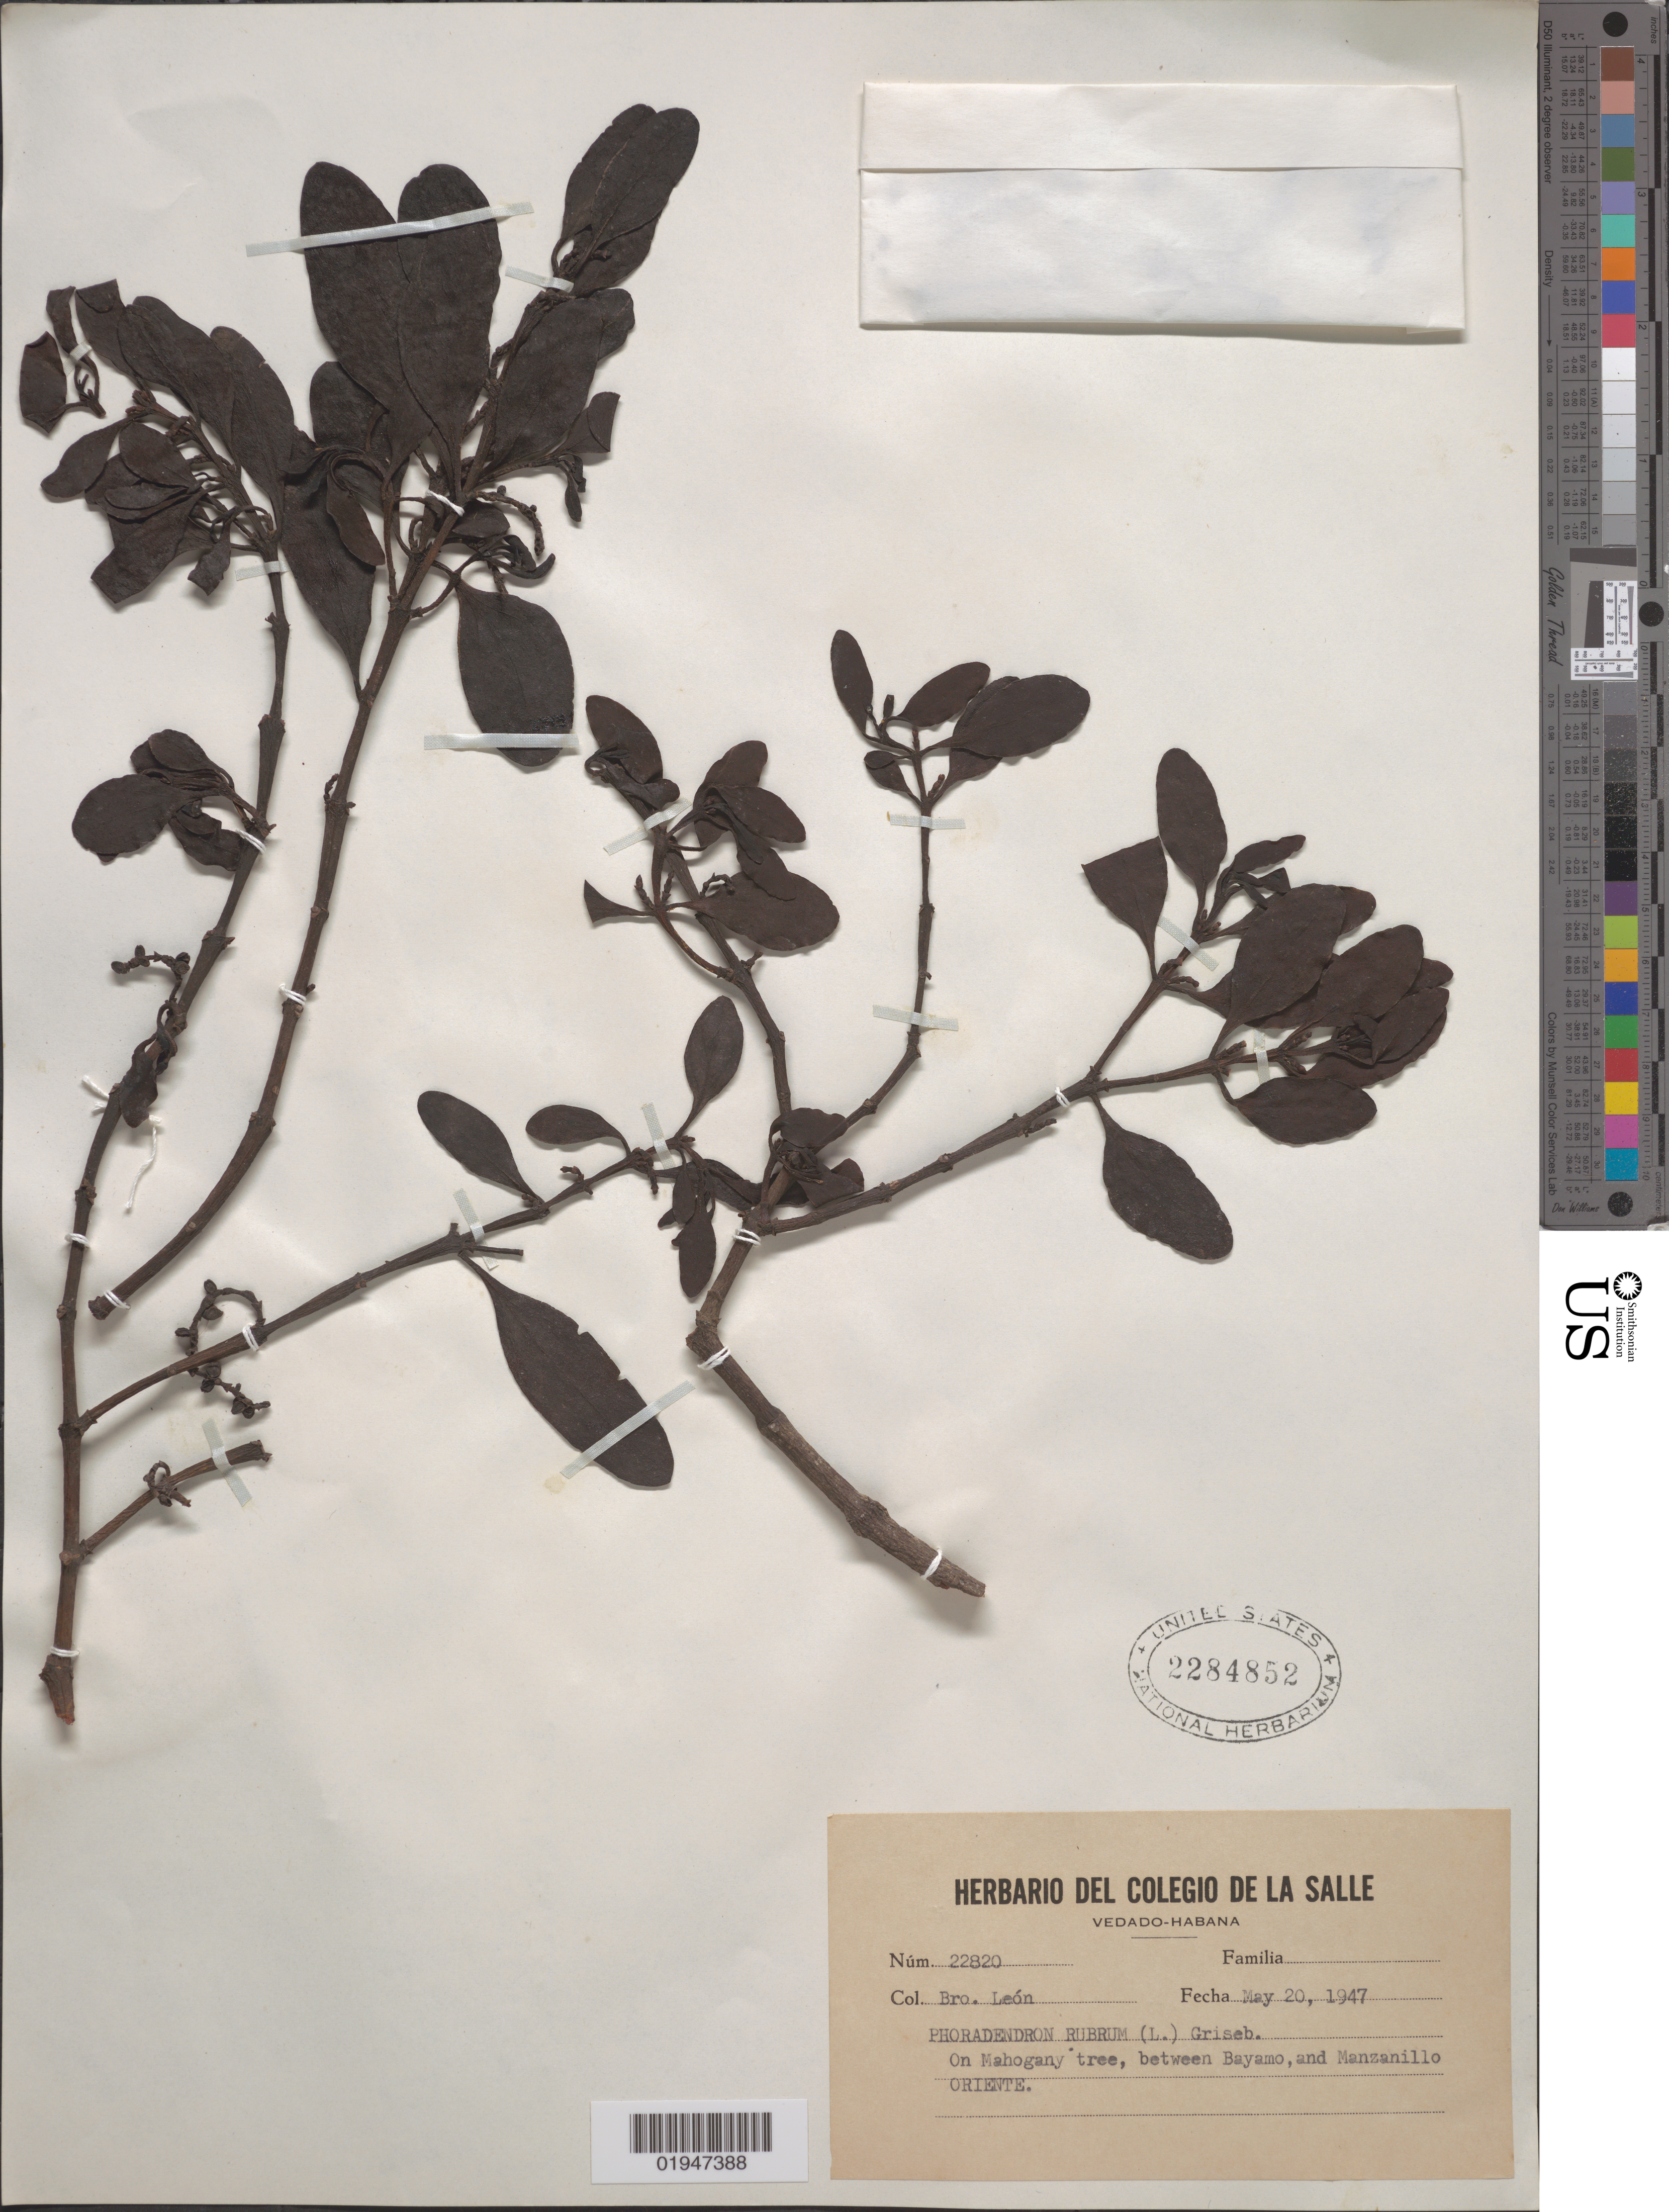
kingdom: Plantae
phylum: Tracheophyta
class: Magnoliopsida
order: Santalales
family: Viscaceae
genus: Phoradendron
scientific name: Phoradendron rubrum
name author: (L.) Griseb.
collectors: Bro. León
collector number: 22820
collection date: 1947-05-20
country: Cuba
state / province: Granma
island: Cuba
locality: Oriente [Granma]; between Bayamo and Manzanillo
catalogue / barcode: US 2284852